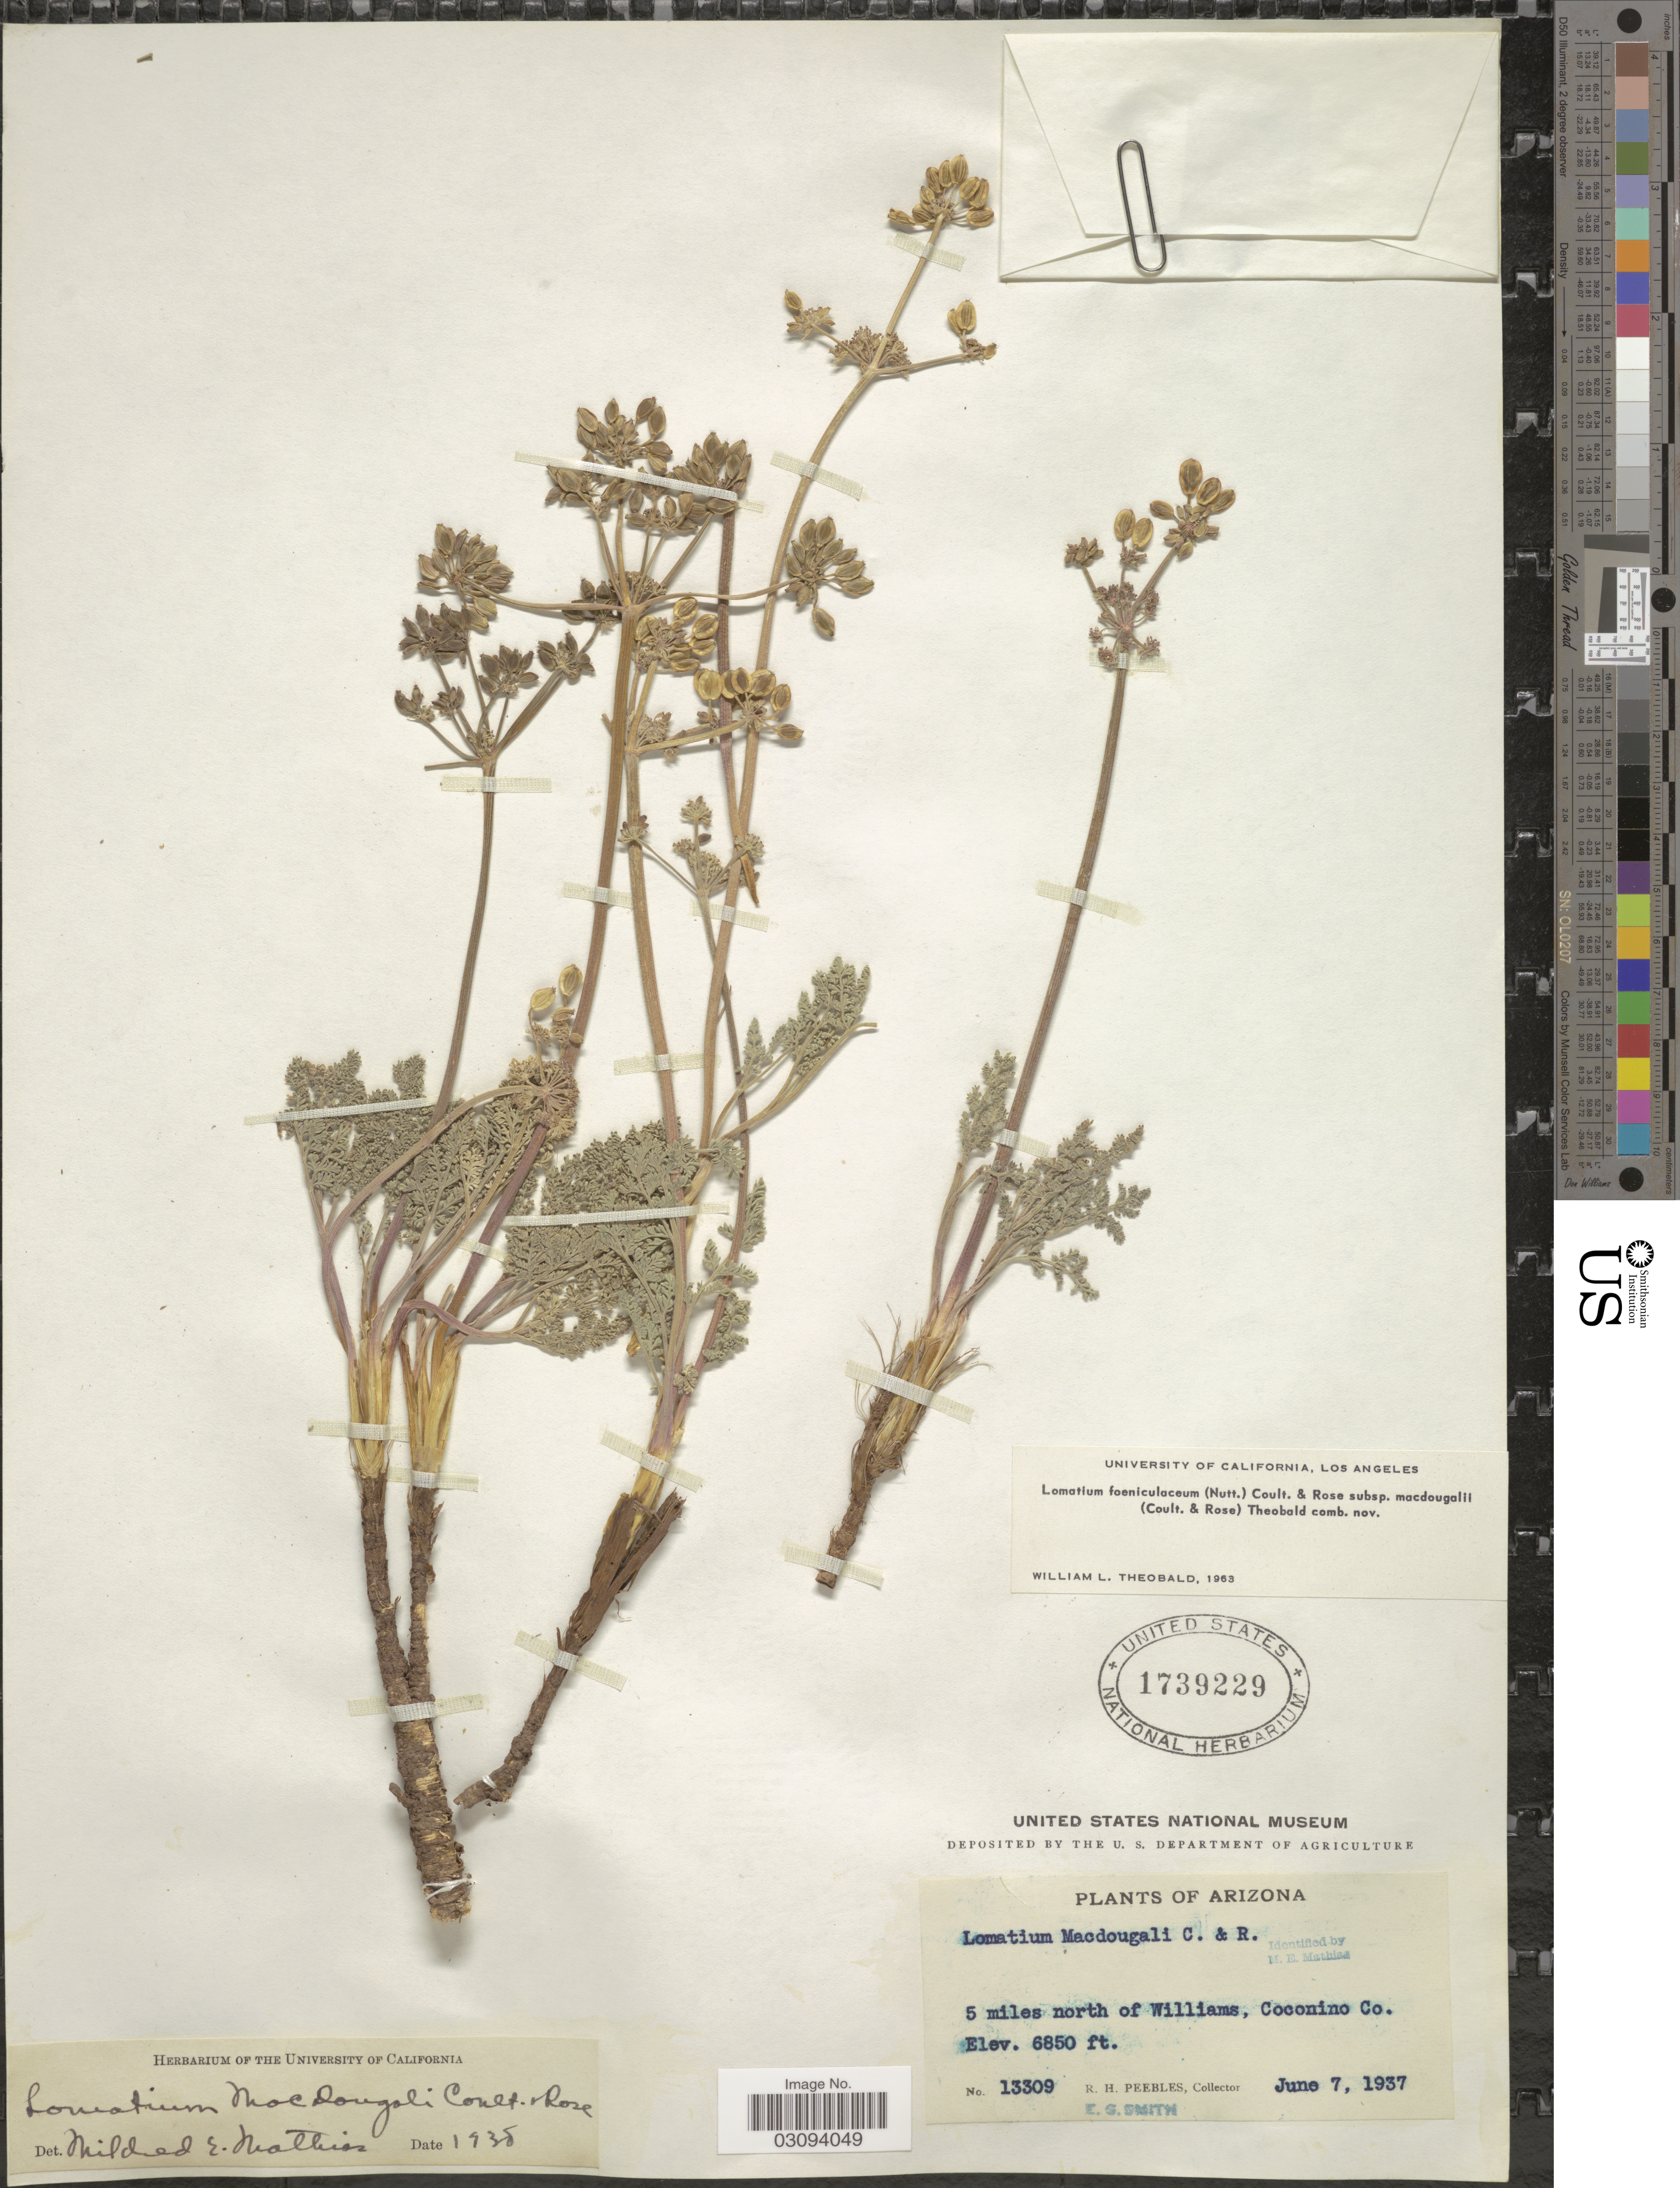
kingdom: Plantae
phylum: Tracheophyta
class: Magnoliopsida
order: Apiales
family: Apiaceae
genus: Lomatium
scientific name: Lomatium foeniculaceum subsp. macdougalii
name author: (J.M. Coult. & Rose) W.L. Theob.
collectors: R. H. Peebles & E. G. Smith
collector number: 13309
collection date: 1937-06-07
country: United States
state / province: Arizona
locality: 5 miles north of Williams, Coconino Co.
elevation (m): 2088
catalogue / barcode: US 1739229